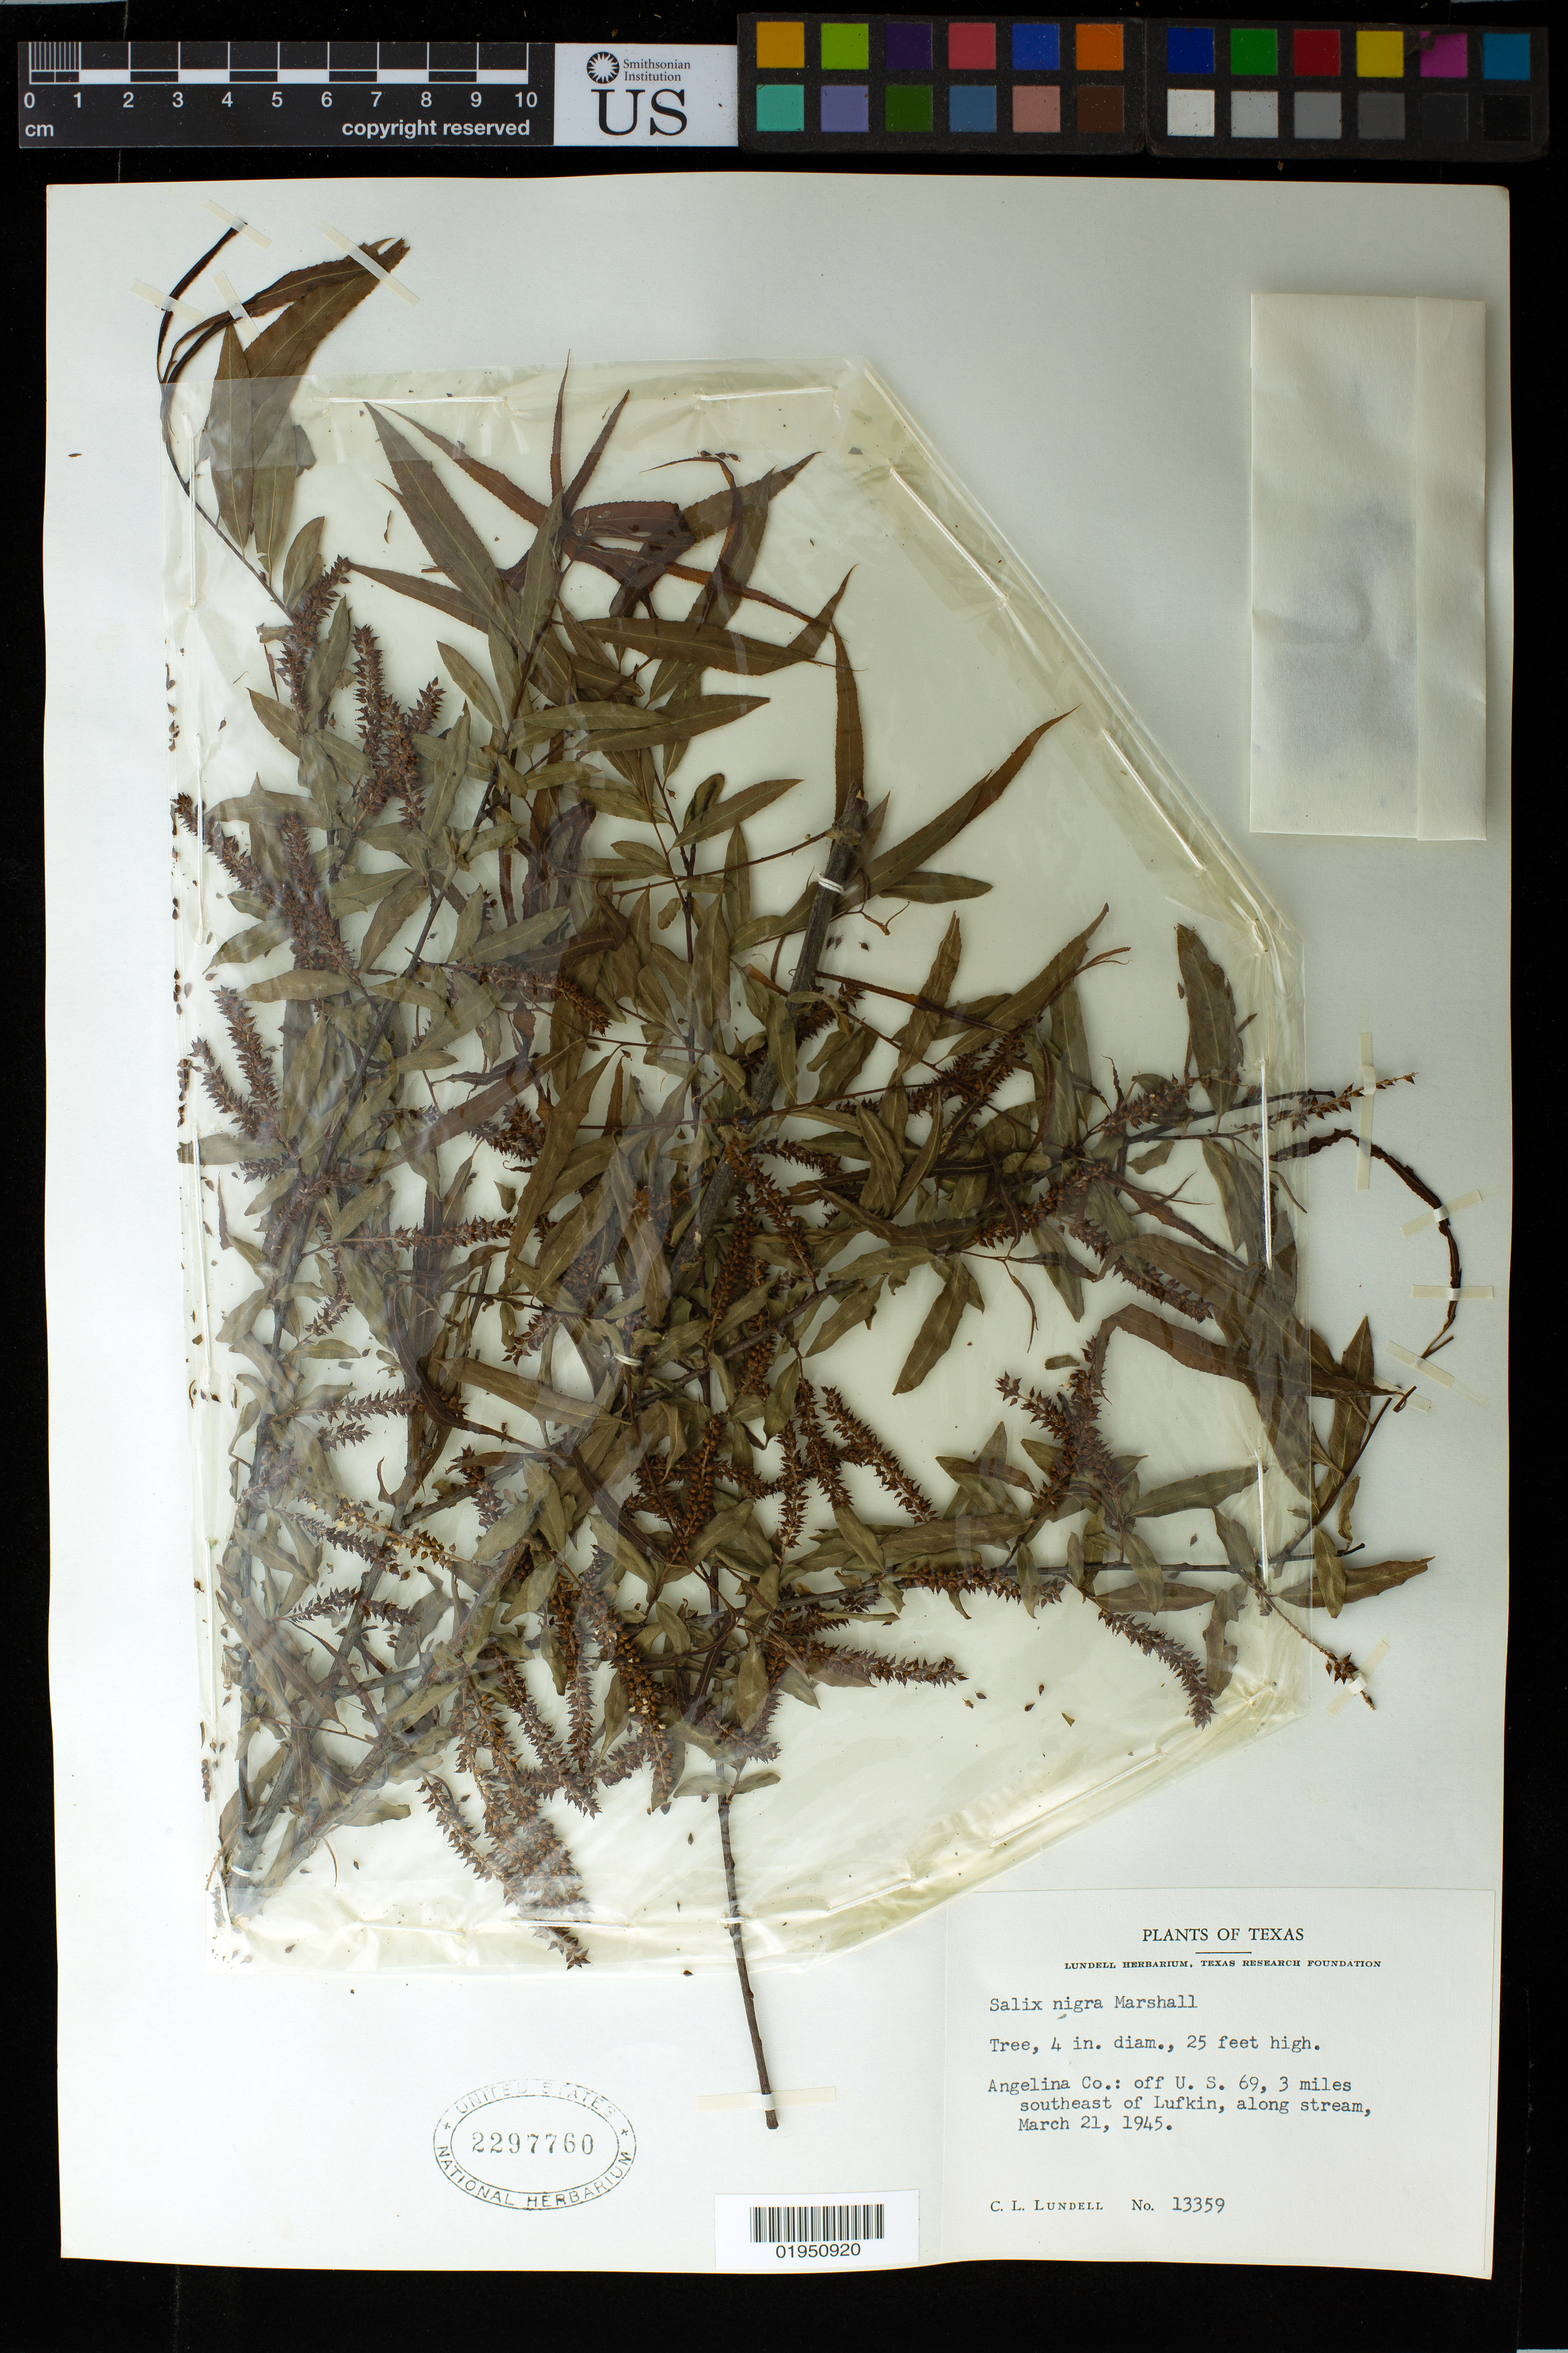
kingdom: Plantae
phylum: Tracheophyta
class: Magnoliopsida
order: Malpighiales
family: Salicaceae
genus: Salix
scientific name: Salix nigra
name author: Marshall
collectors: C. L. Lundell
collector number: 13359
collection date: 1945-03-21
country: United States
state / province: Texas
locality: Angelina Co.: off U.S. 69, 3 miles southeast of Lufkin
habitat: along stream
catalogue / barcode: US 2297760